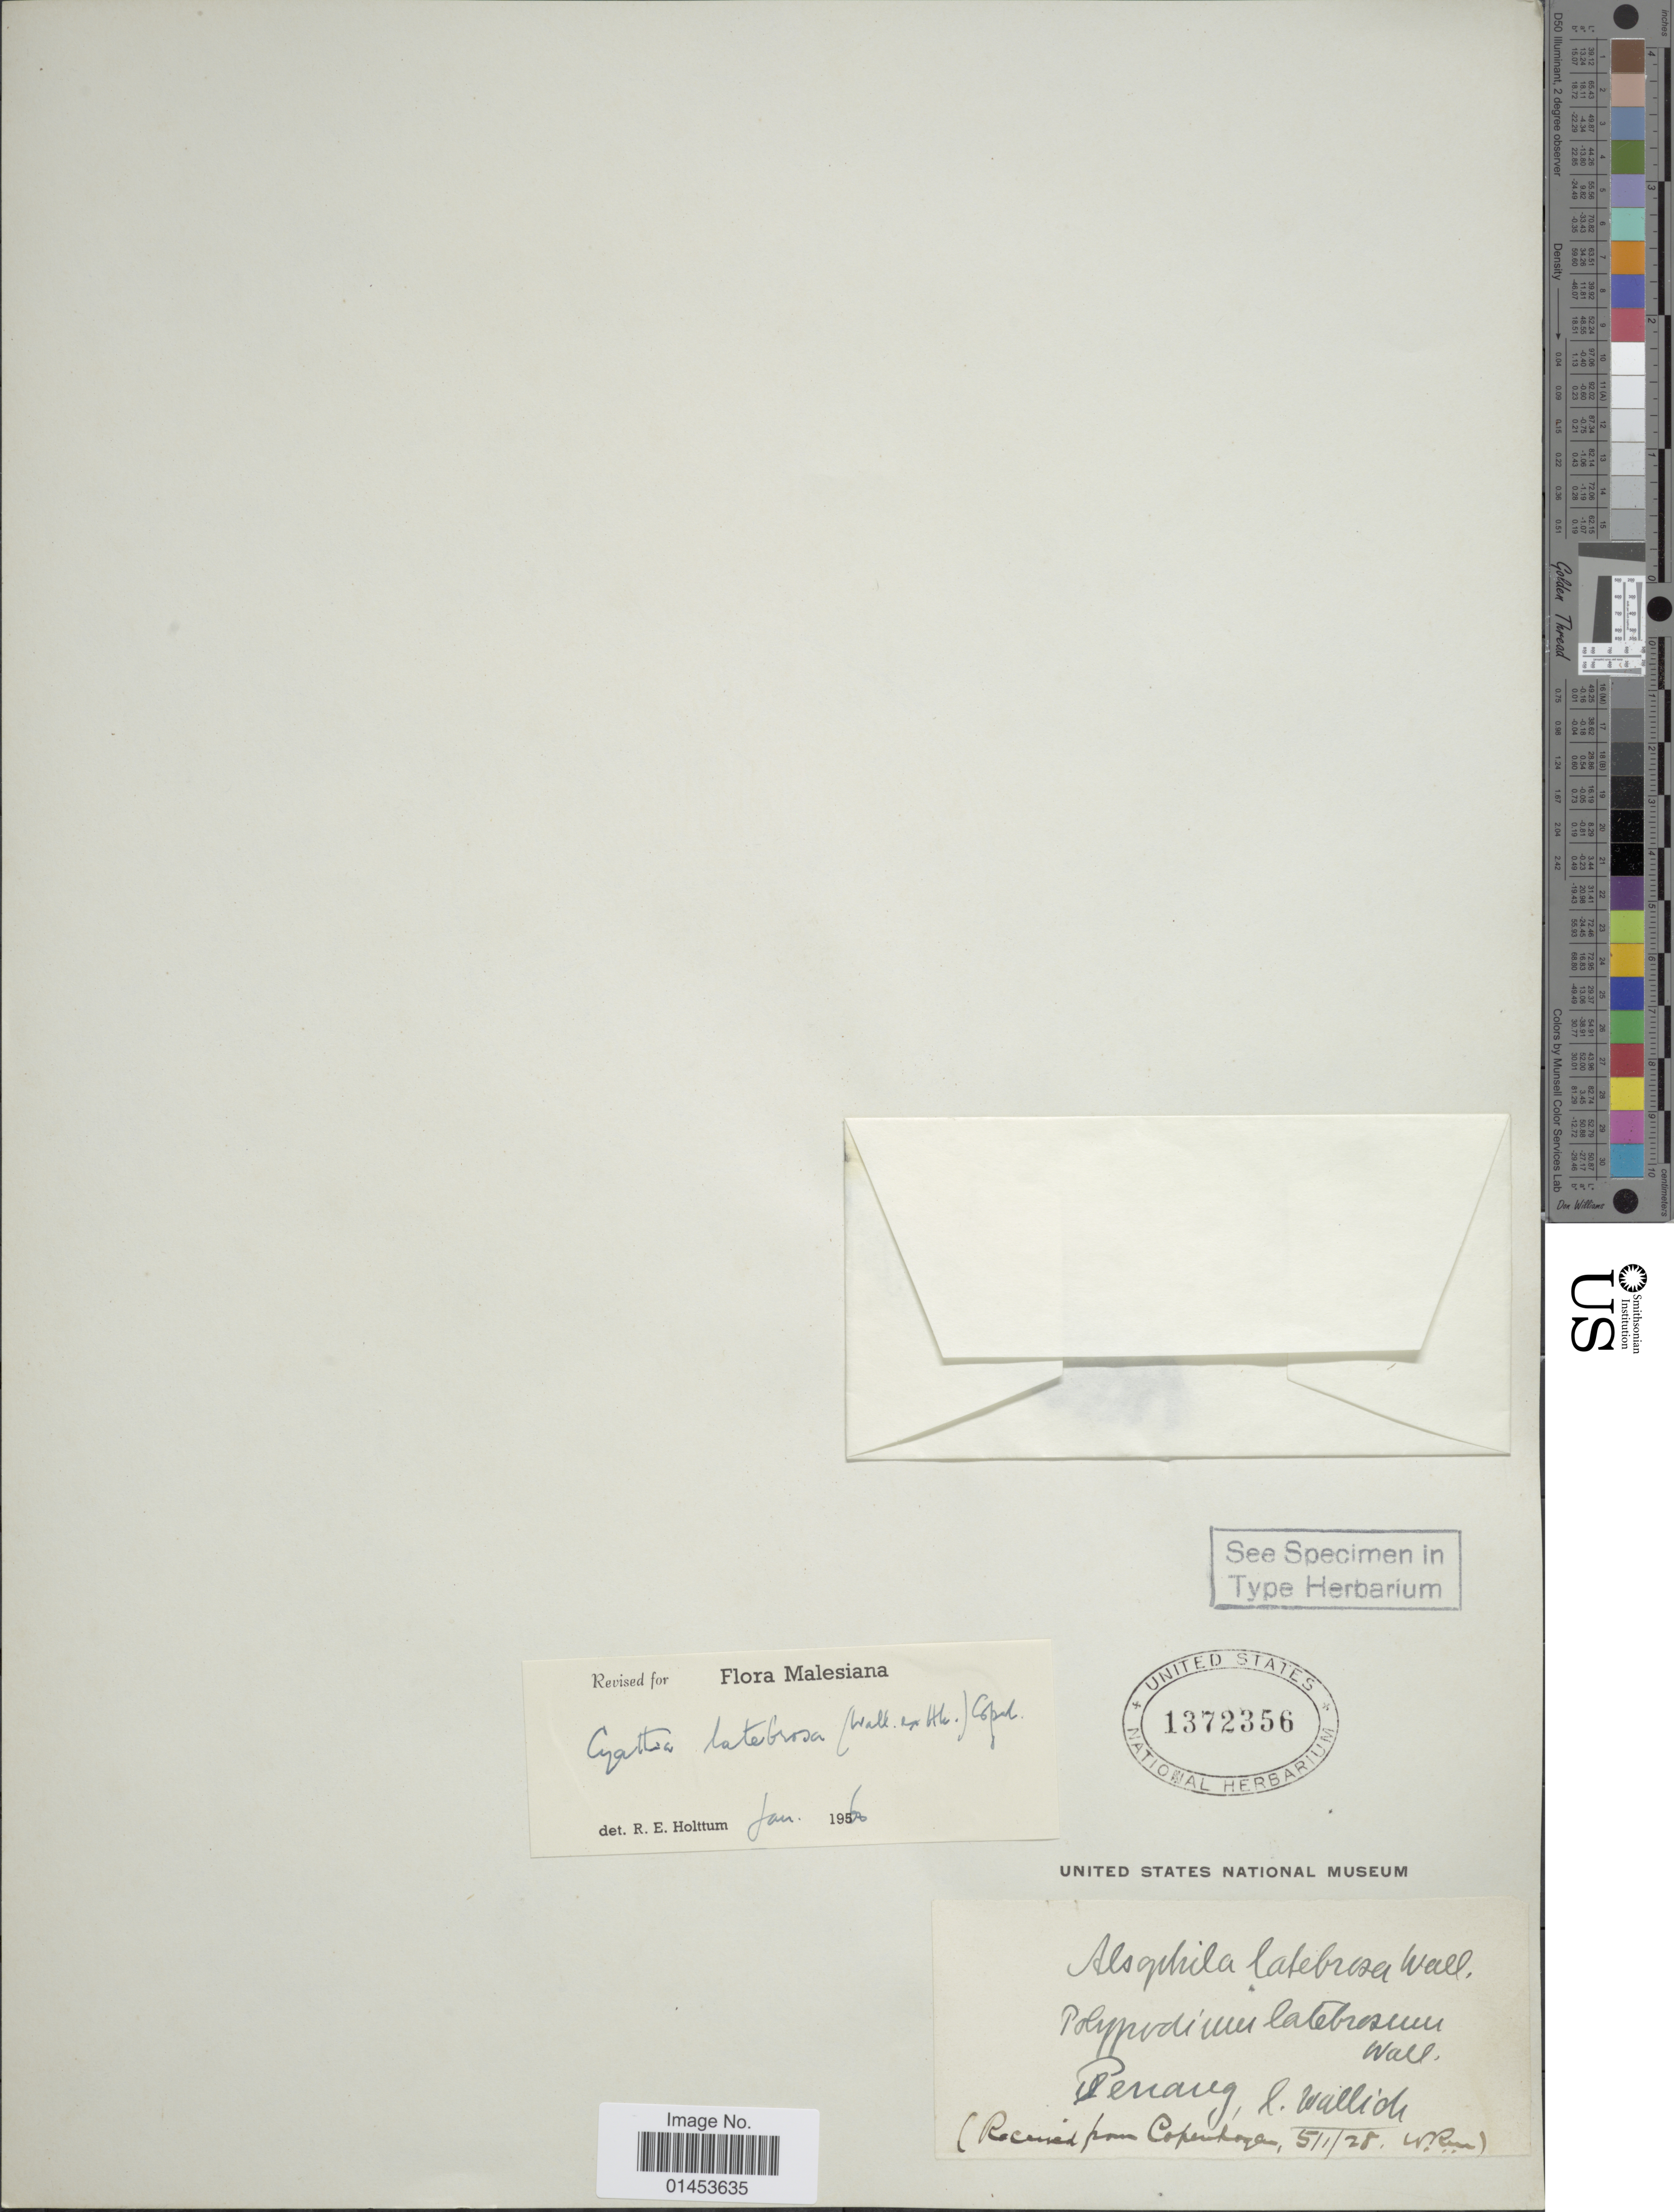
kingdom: Plantae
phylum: Tracheophyta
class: Polypodiopsida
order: Cyatheales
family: Cyatheaceae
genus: Cyathea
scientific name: Cyathea latebrosa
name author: (Wall. ex Hook.) Copel.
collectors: -- Wallich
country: Malaysia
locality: Penang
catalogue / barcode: US 1372356